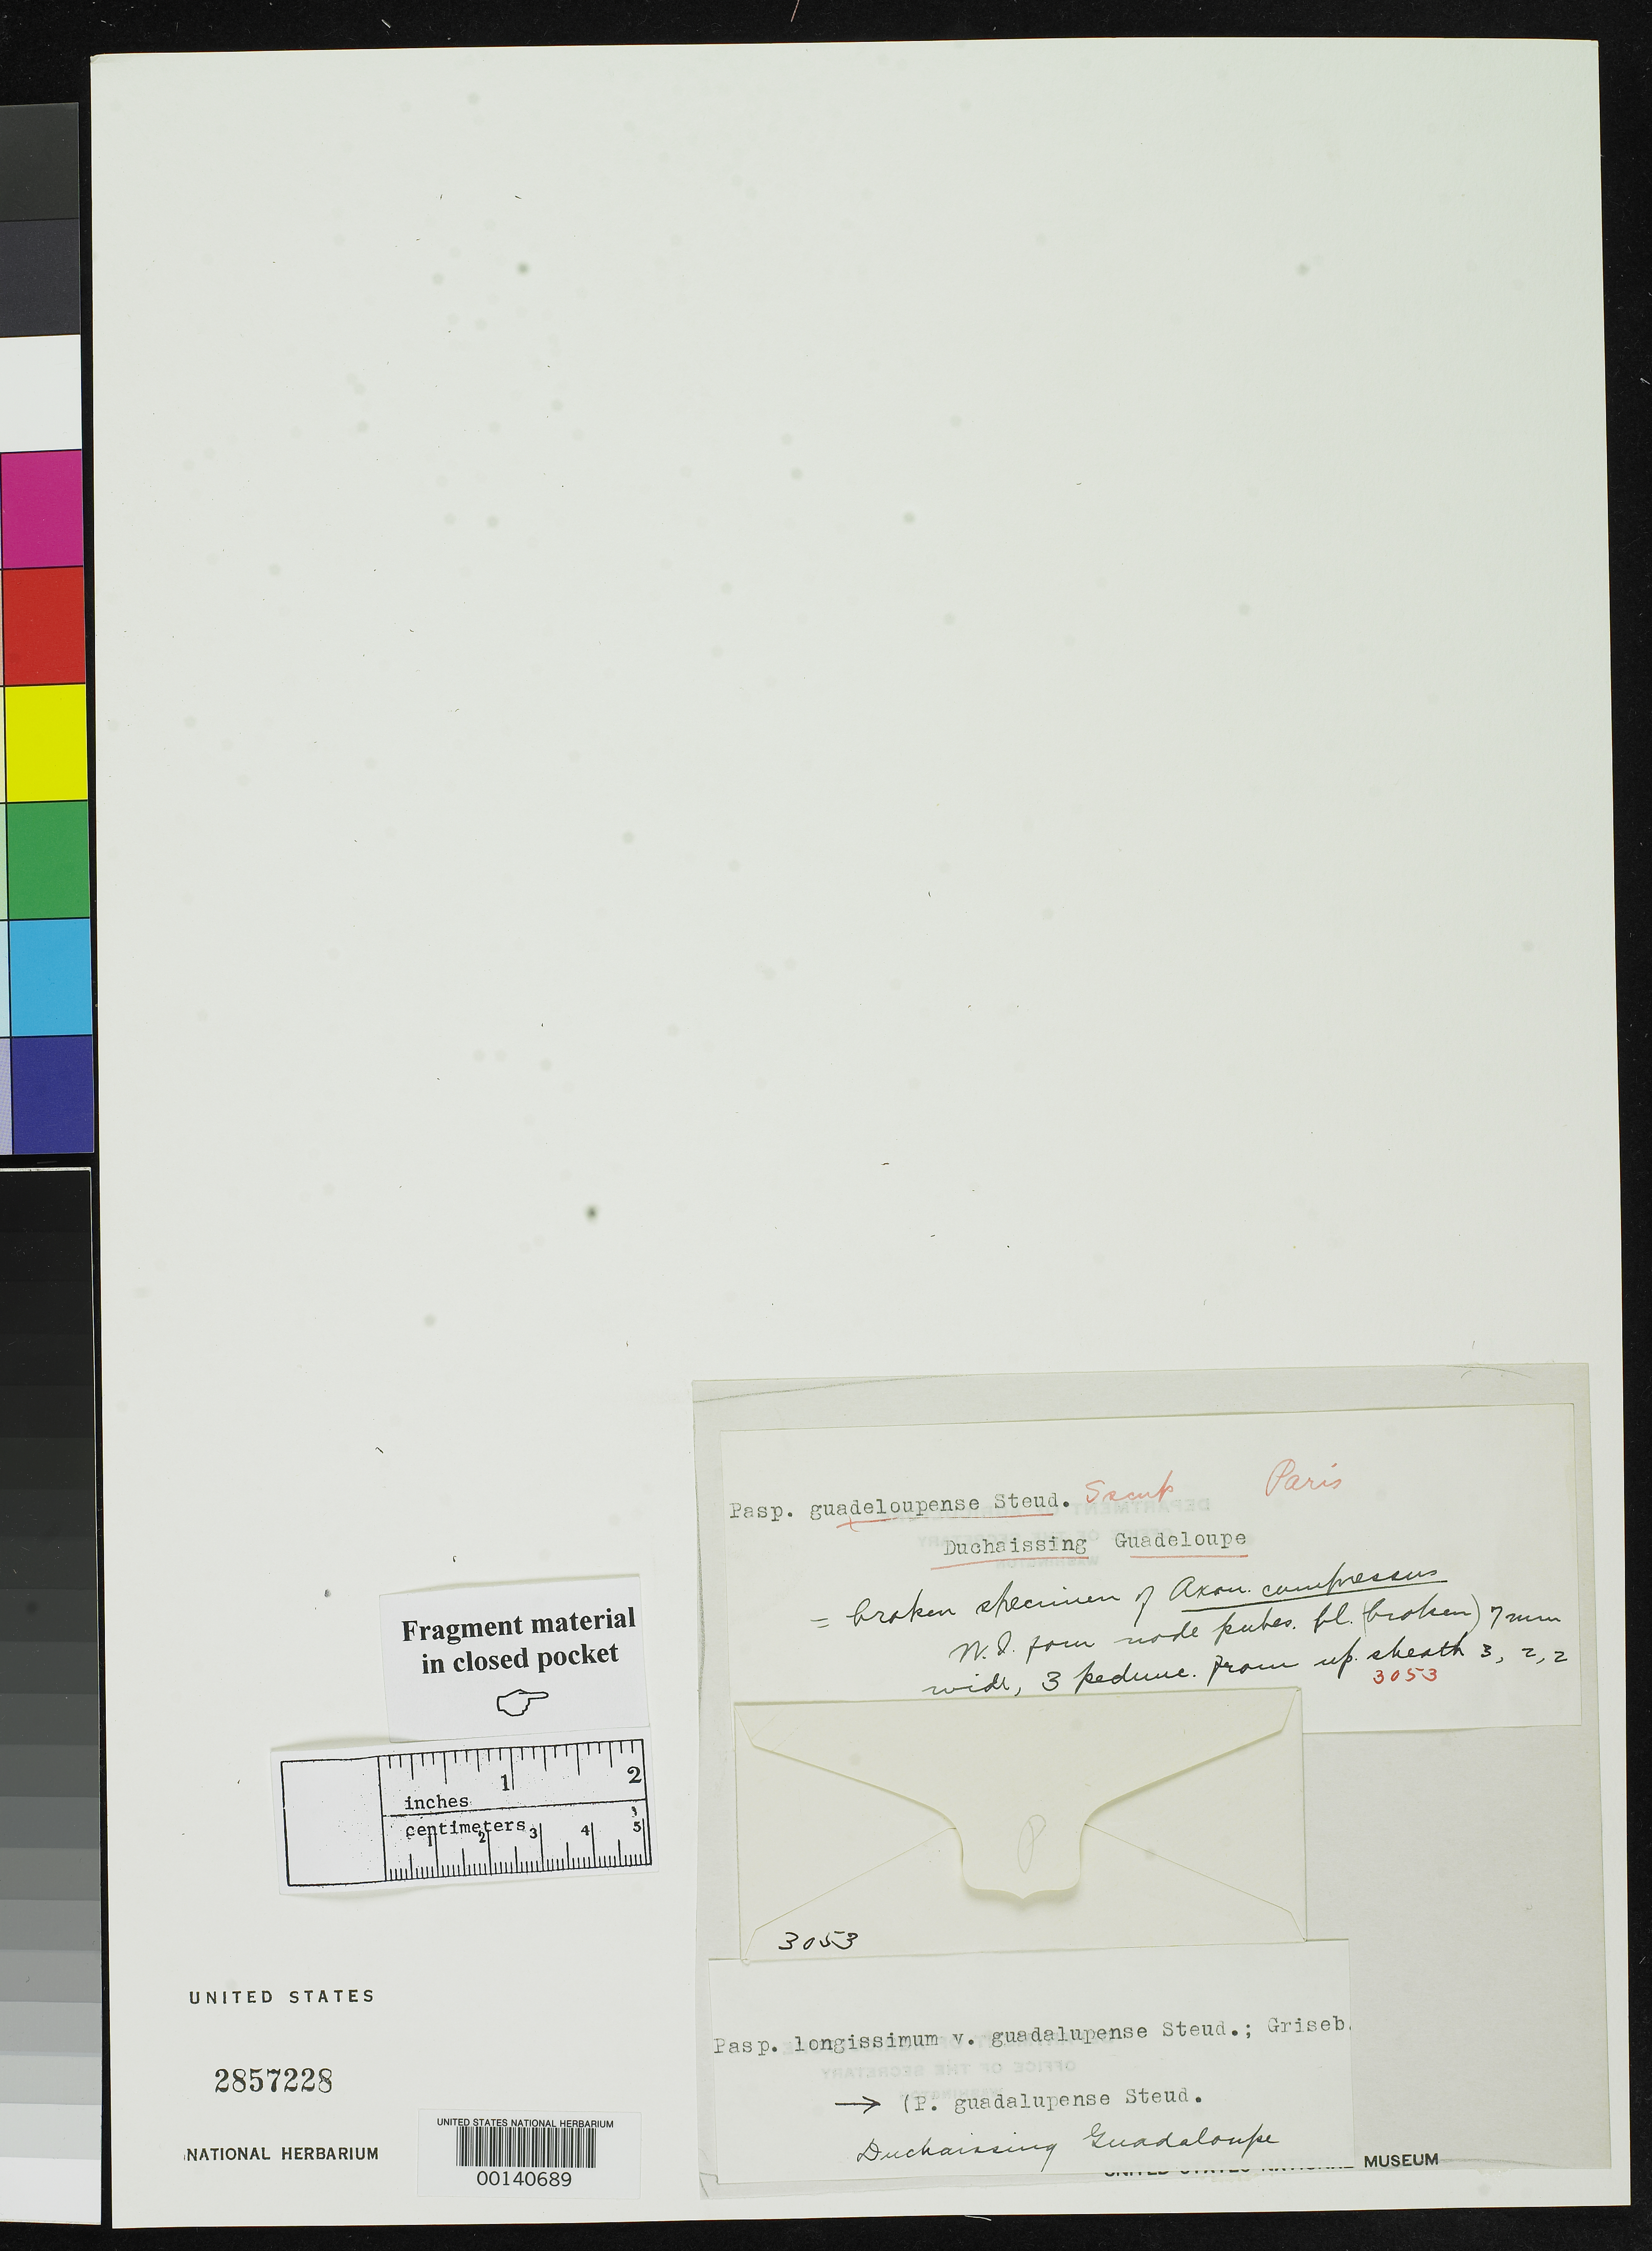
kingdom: Plantae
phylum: Tracheophyta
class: Liliopsida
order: Poales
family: Poaceae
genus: Paspalum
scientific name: Paspalum guadeloupense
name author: Steud.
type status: Type Fragment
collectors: É. P. Duchasssaing de Fontbressin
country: Guadeloupe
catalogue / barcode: US 2857228